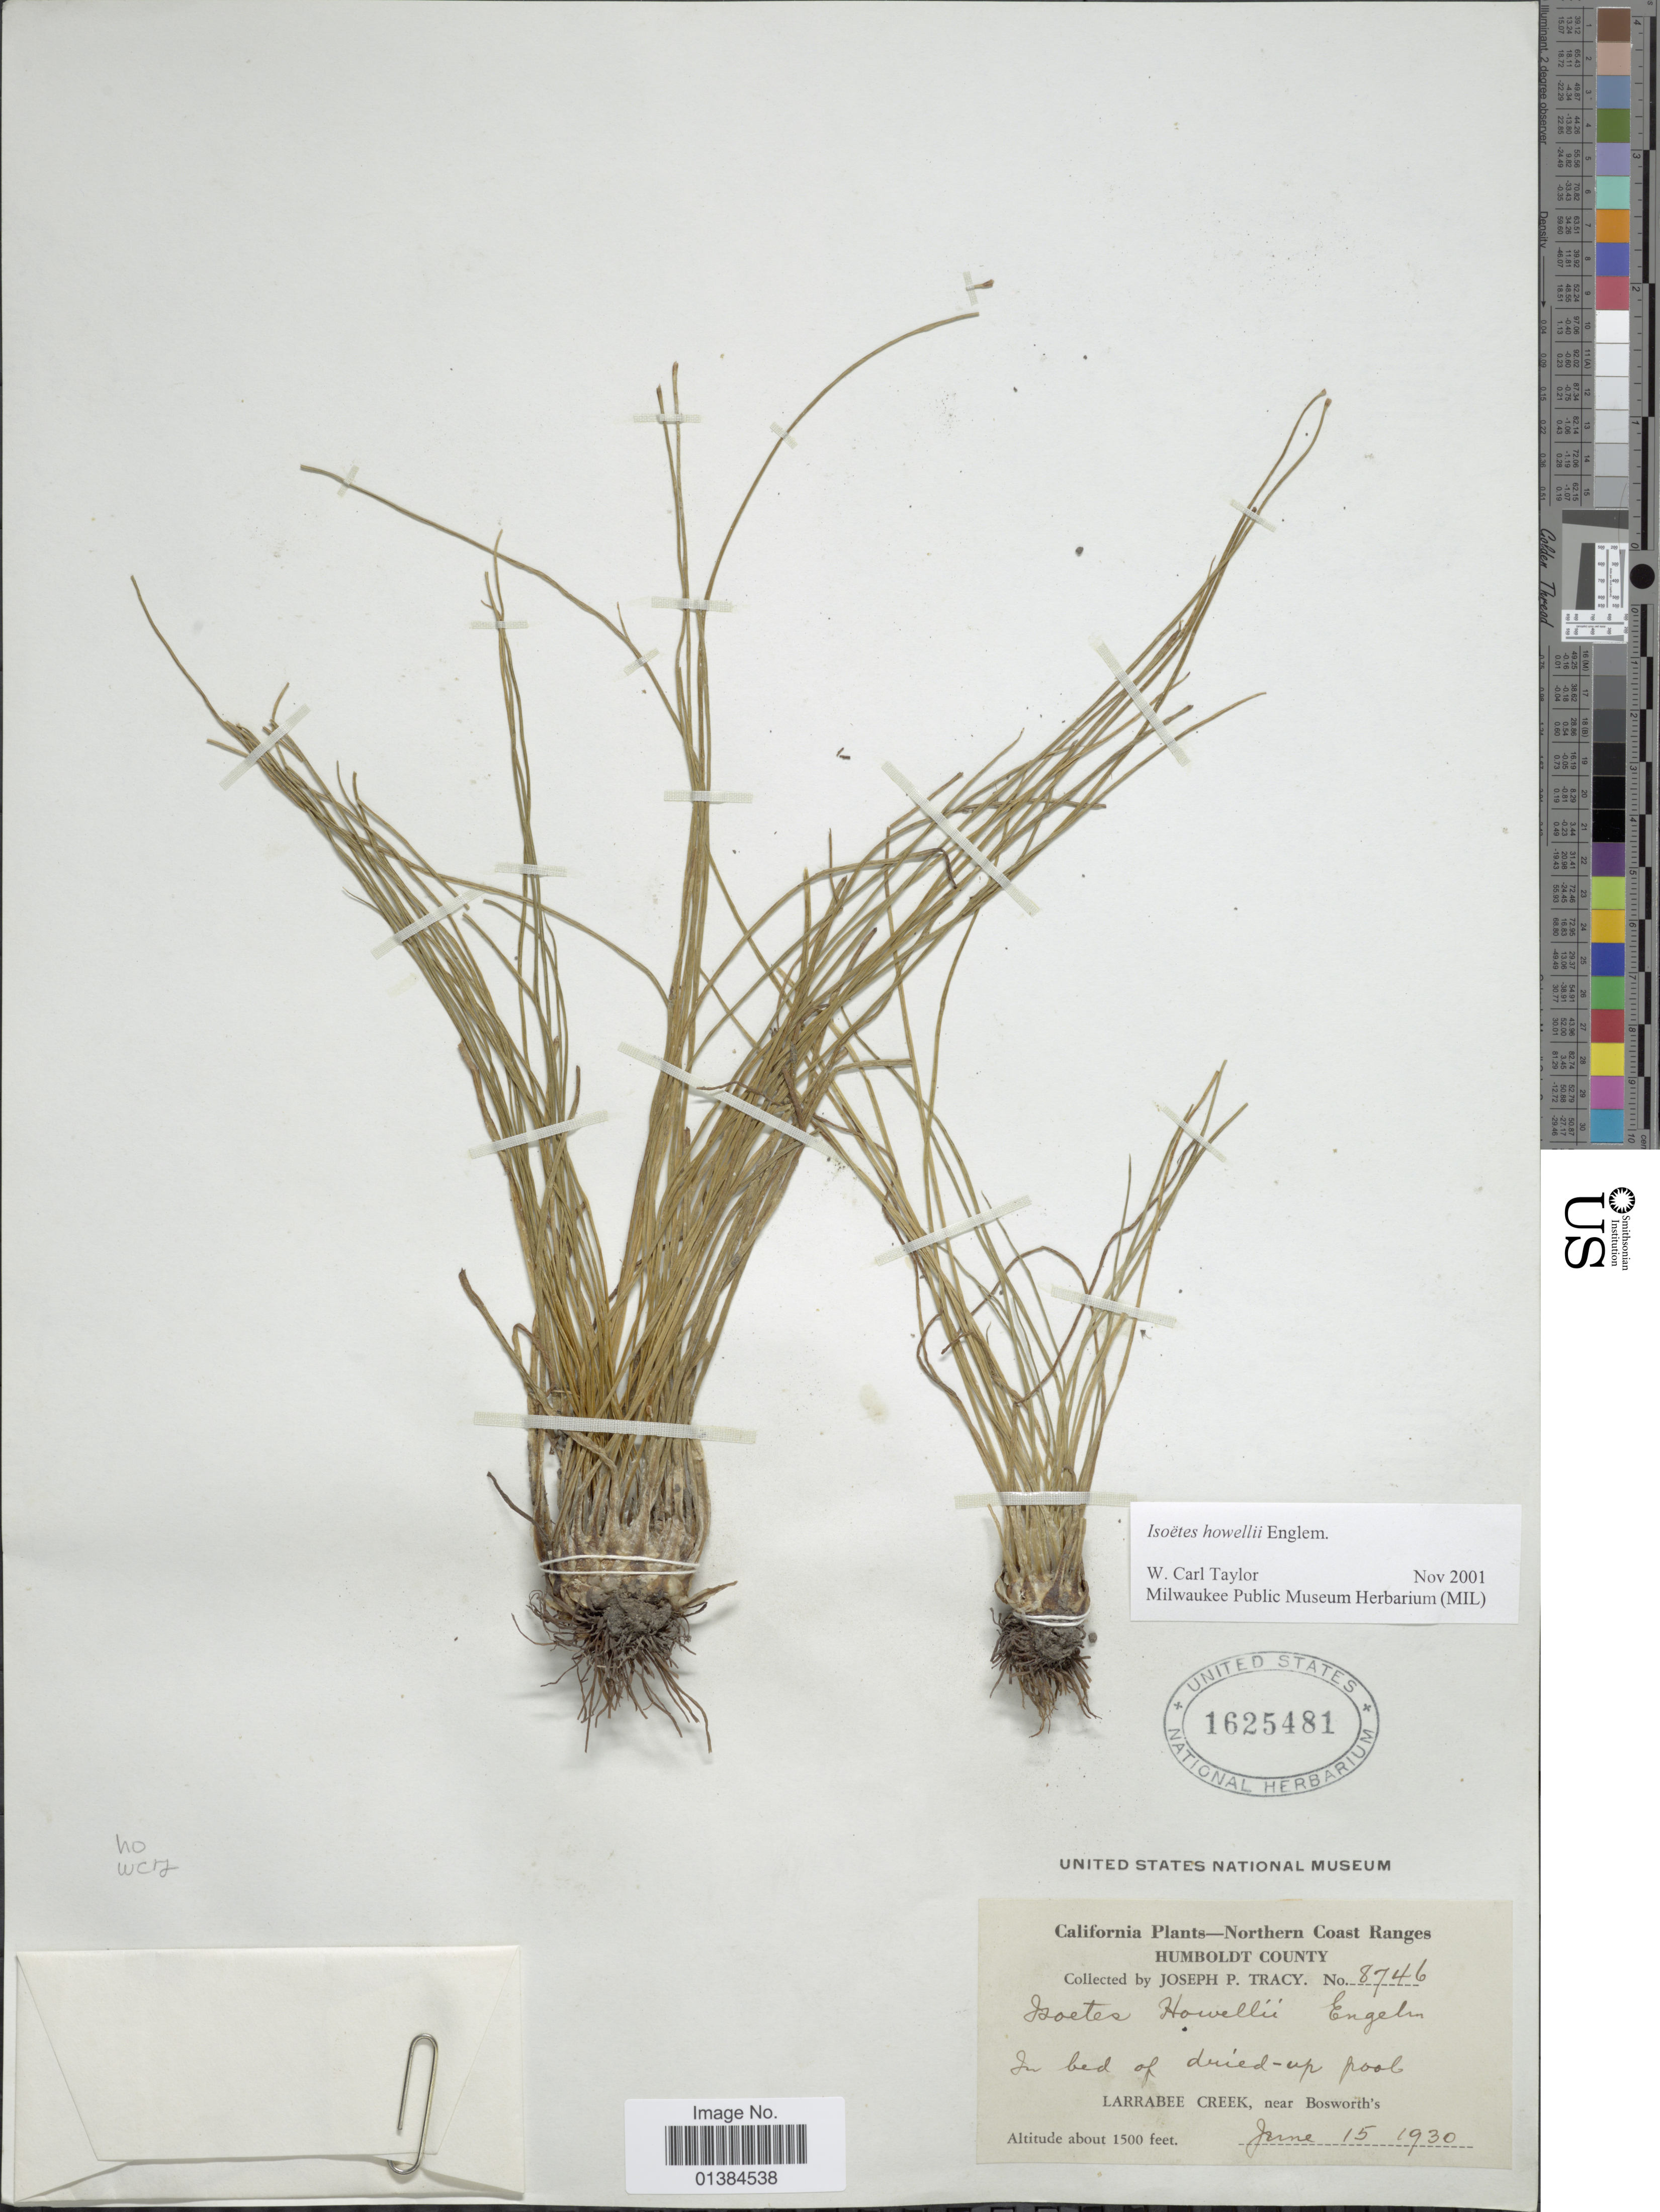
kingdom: Plantae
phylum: Tracheophyta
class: Lycopodiopsida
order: Isoetales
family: Isoetaceae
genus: Isoetes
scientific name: Isoetes howellii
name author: Engelm.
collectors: J. Tracy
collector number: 8746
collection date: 1930-06-15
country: United States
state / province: California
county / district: Humboldt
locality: Northern Coast Ranges. Humboldt County. Larrabee Creek, near Bosworth's.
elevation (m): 457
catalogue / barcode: US 1625481